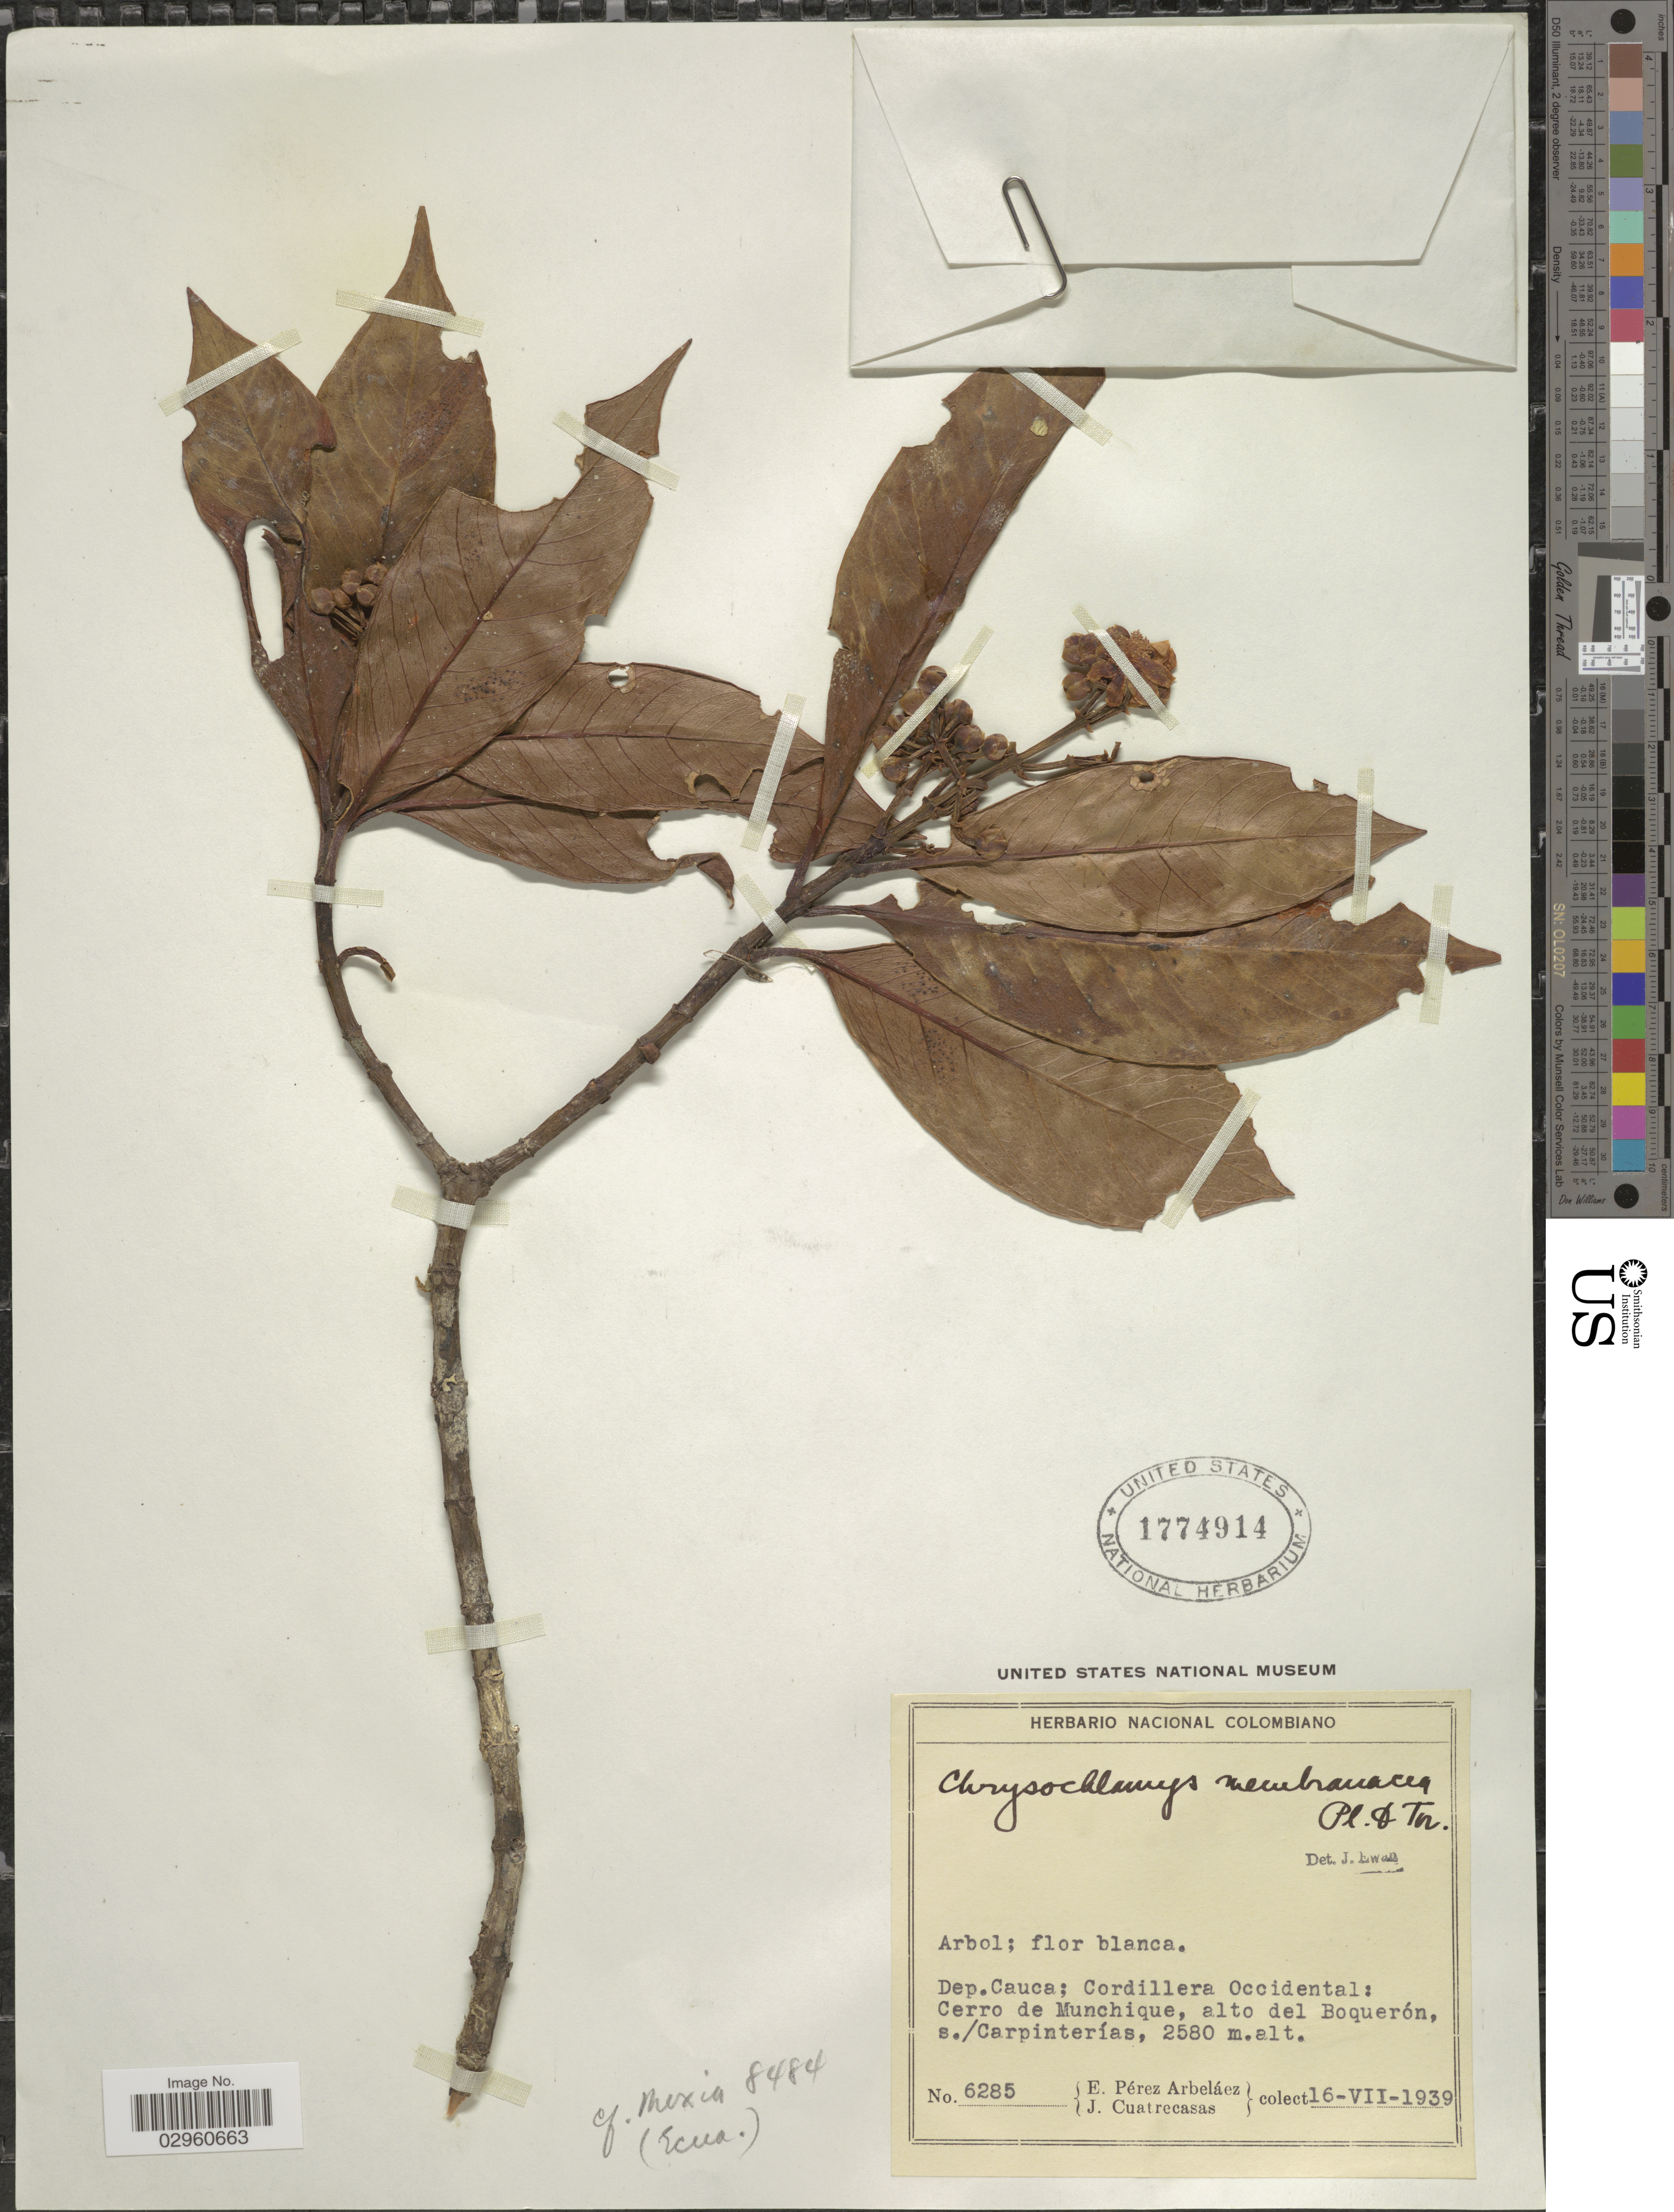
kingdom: Plantae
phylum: Tracheophyta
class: Magnoliopsida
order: Malpighiales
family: Clusiaceae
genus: Chrysochlamys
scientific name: Chrysochlamys membranacea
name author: Planch. & Triana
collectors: E. Pérez Arbeláez & J. Cuatrecasas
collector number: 6285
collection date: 1939-07-16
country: Colombia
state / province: Cauca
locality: Dep. Cauca; Cordillera Occidental: Cerro de Minchique, alto del Boquerón, s/ Carpinterías.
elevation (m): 2580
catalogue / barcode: US 1774914